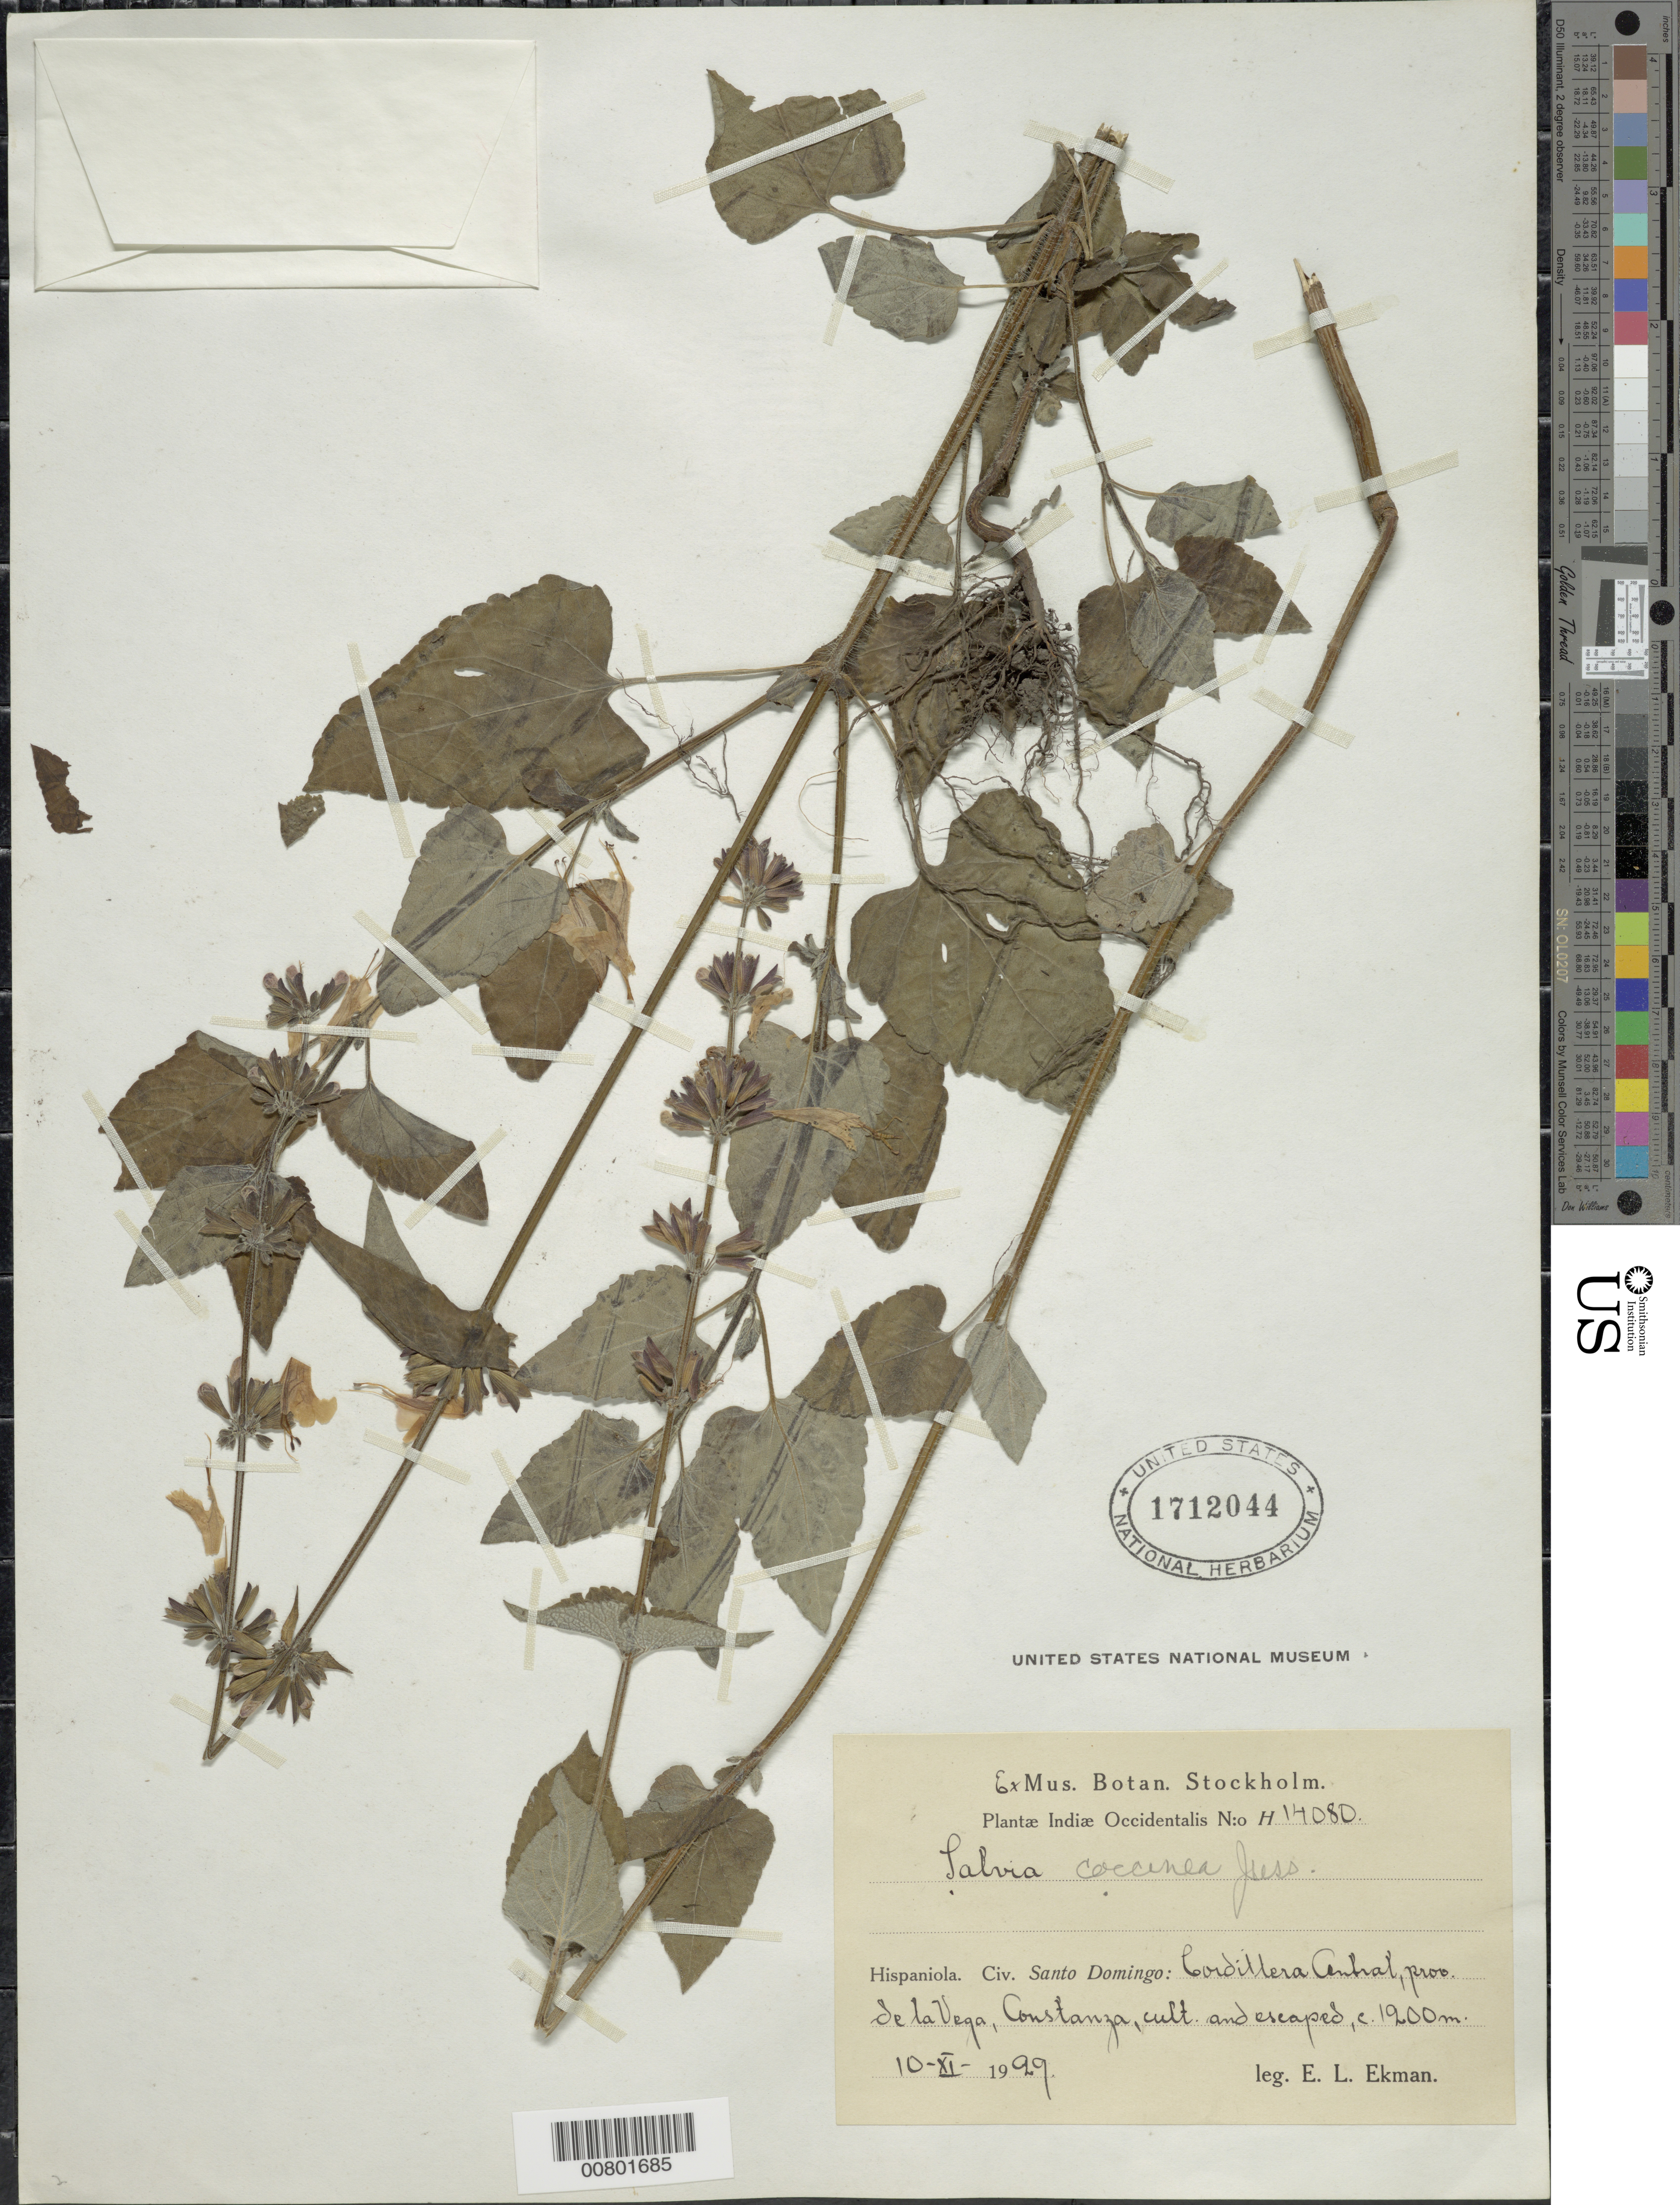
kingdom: Plantae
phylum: Tracheophyta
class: Magnoliopsida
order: Lamiales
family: Lamiaceae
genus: Salvia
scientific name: Salvia coccinea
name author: Buc'hoz ex Etl.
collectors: E. L. Ekman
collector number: H 14080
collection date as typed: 10 Nov 1929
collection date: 1929-11-10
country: Dominican Republic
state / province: La Vega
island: Hispaniola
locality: Cordillera Central, Constanza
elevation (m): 1200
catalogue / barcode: US 1712044